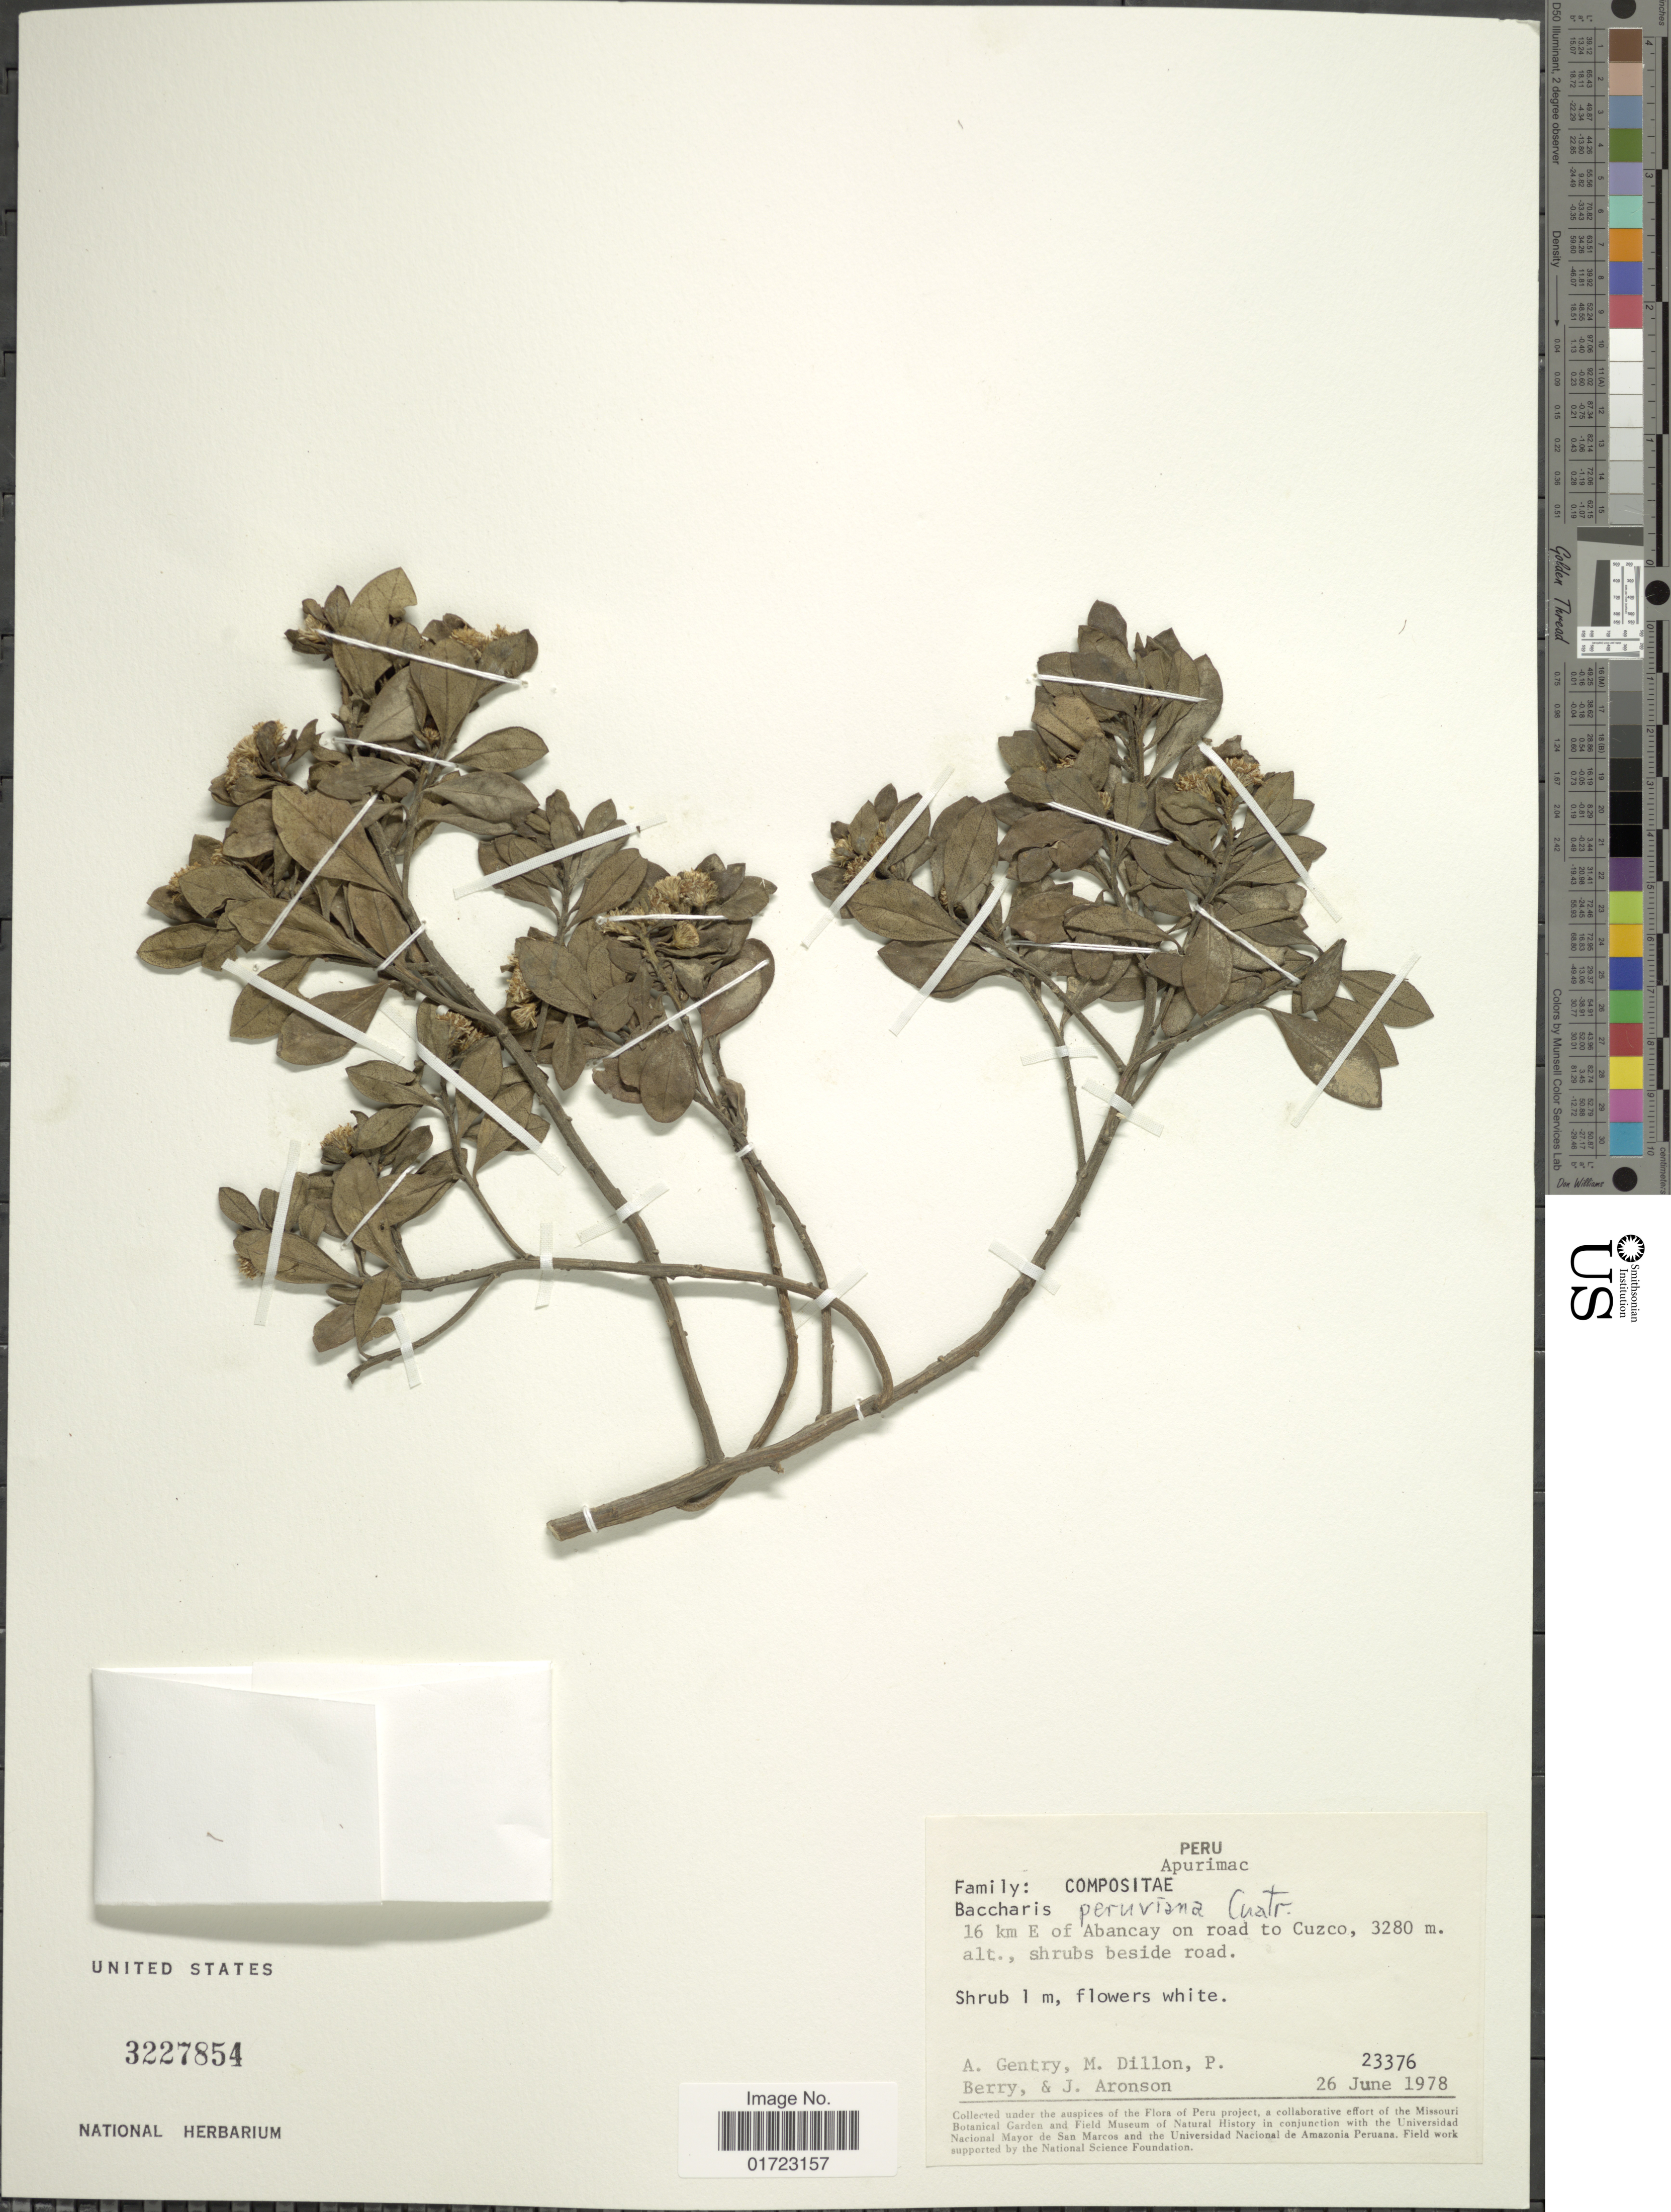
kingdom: Plantae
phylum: Tracheophyta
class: Magnoliopsida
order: Asterales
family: Asteraceae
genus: Baccharis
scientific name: Baccharis peruviana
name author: Cuatrec.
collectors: A. H. Gentry, M. O. Dillon, P. Berry & J. Aronson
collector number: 23376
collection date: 1978-06-26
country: Peru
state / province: Apurímac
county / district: Abancay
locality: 16 km E of Abancay on road to Cuzco.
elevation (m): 3280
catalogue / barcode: US 3227854